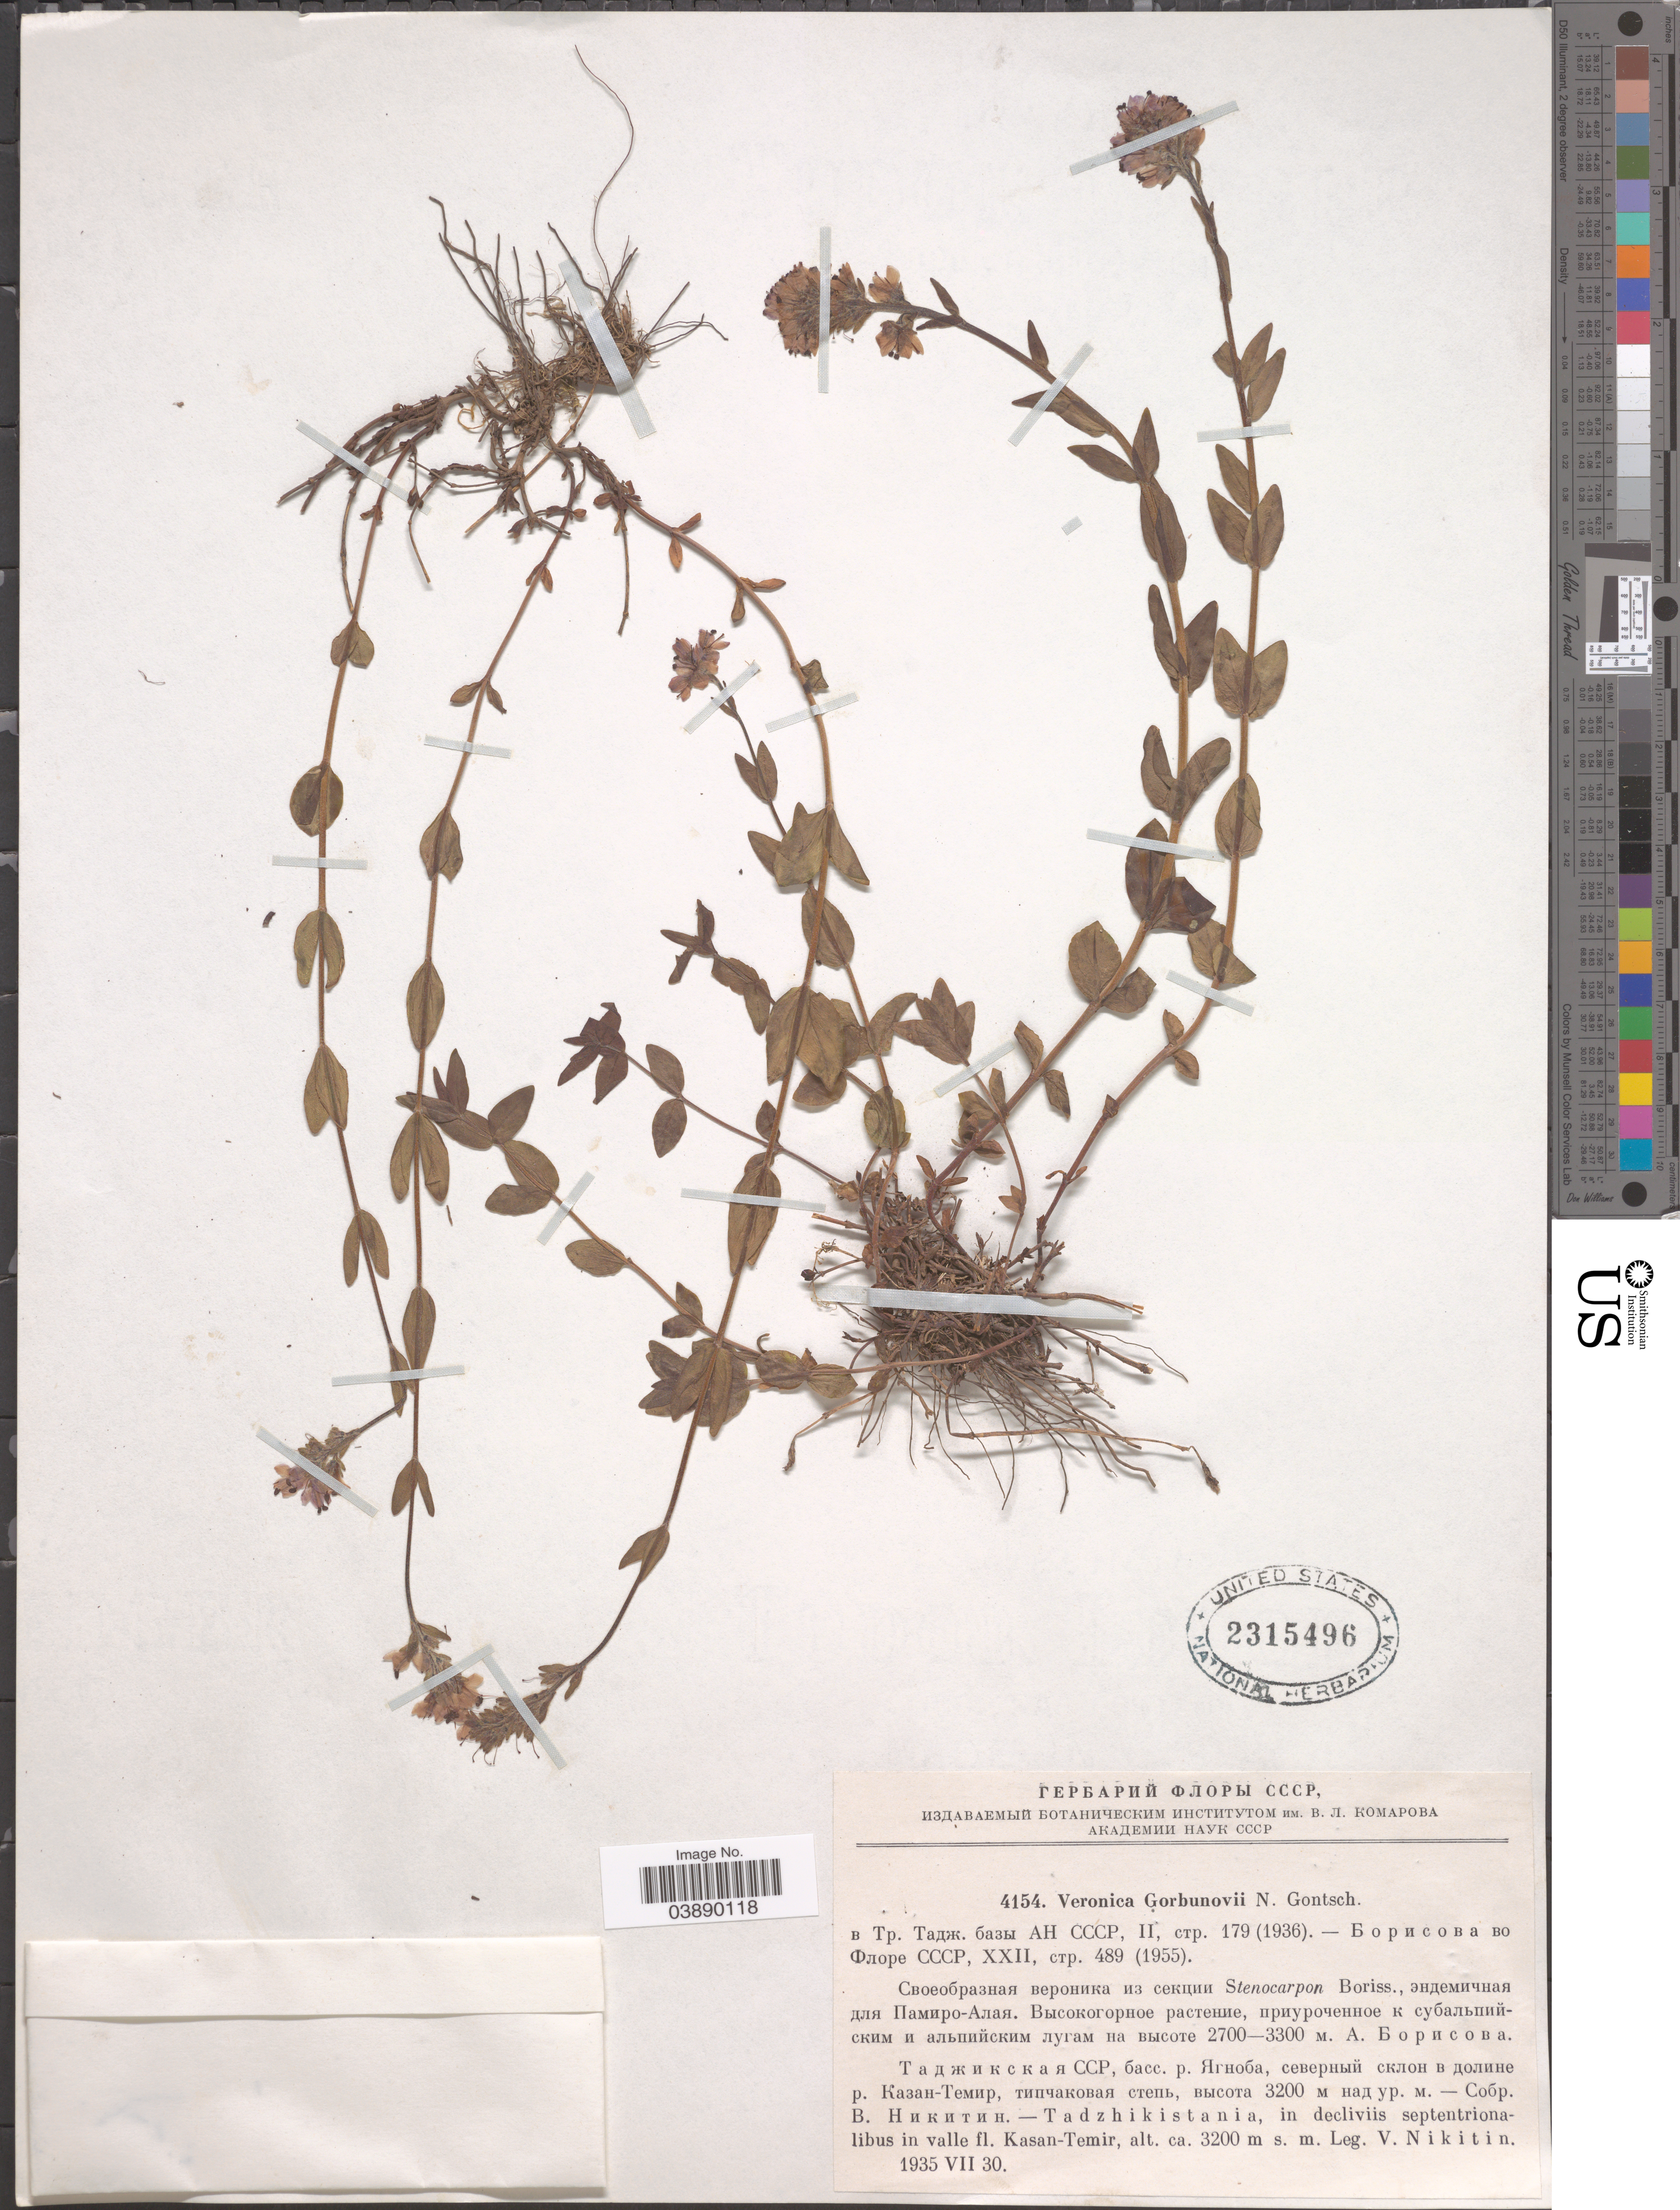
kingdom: Plantae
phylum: Tracheophyta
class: Magnoliopsida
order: Lamiales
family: Plantaginaceae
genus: Veronica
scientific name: Veronica gorbunovii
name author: Gontsch.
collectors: V. A. Nikitin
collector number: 4154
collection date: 1935-07-30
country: Tajikistan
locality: X - Tadzhikistania, in decliviis septentronalibus in valle fl. Kasan-Temir.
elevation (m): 3200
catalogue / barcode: US 2315496